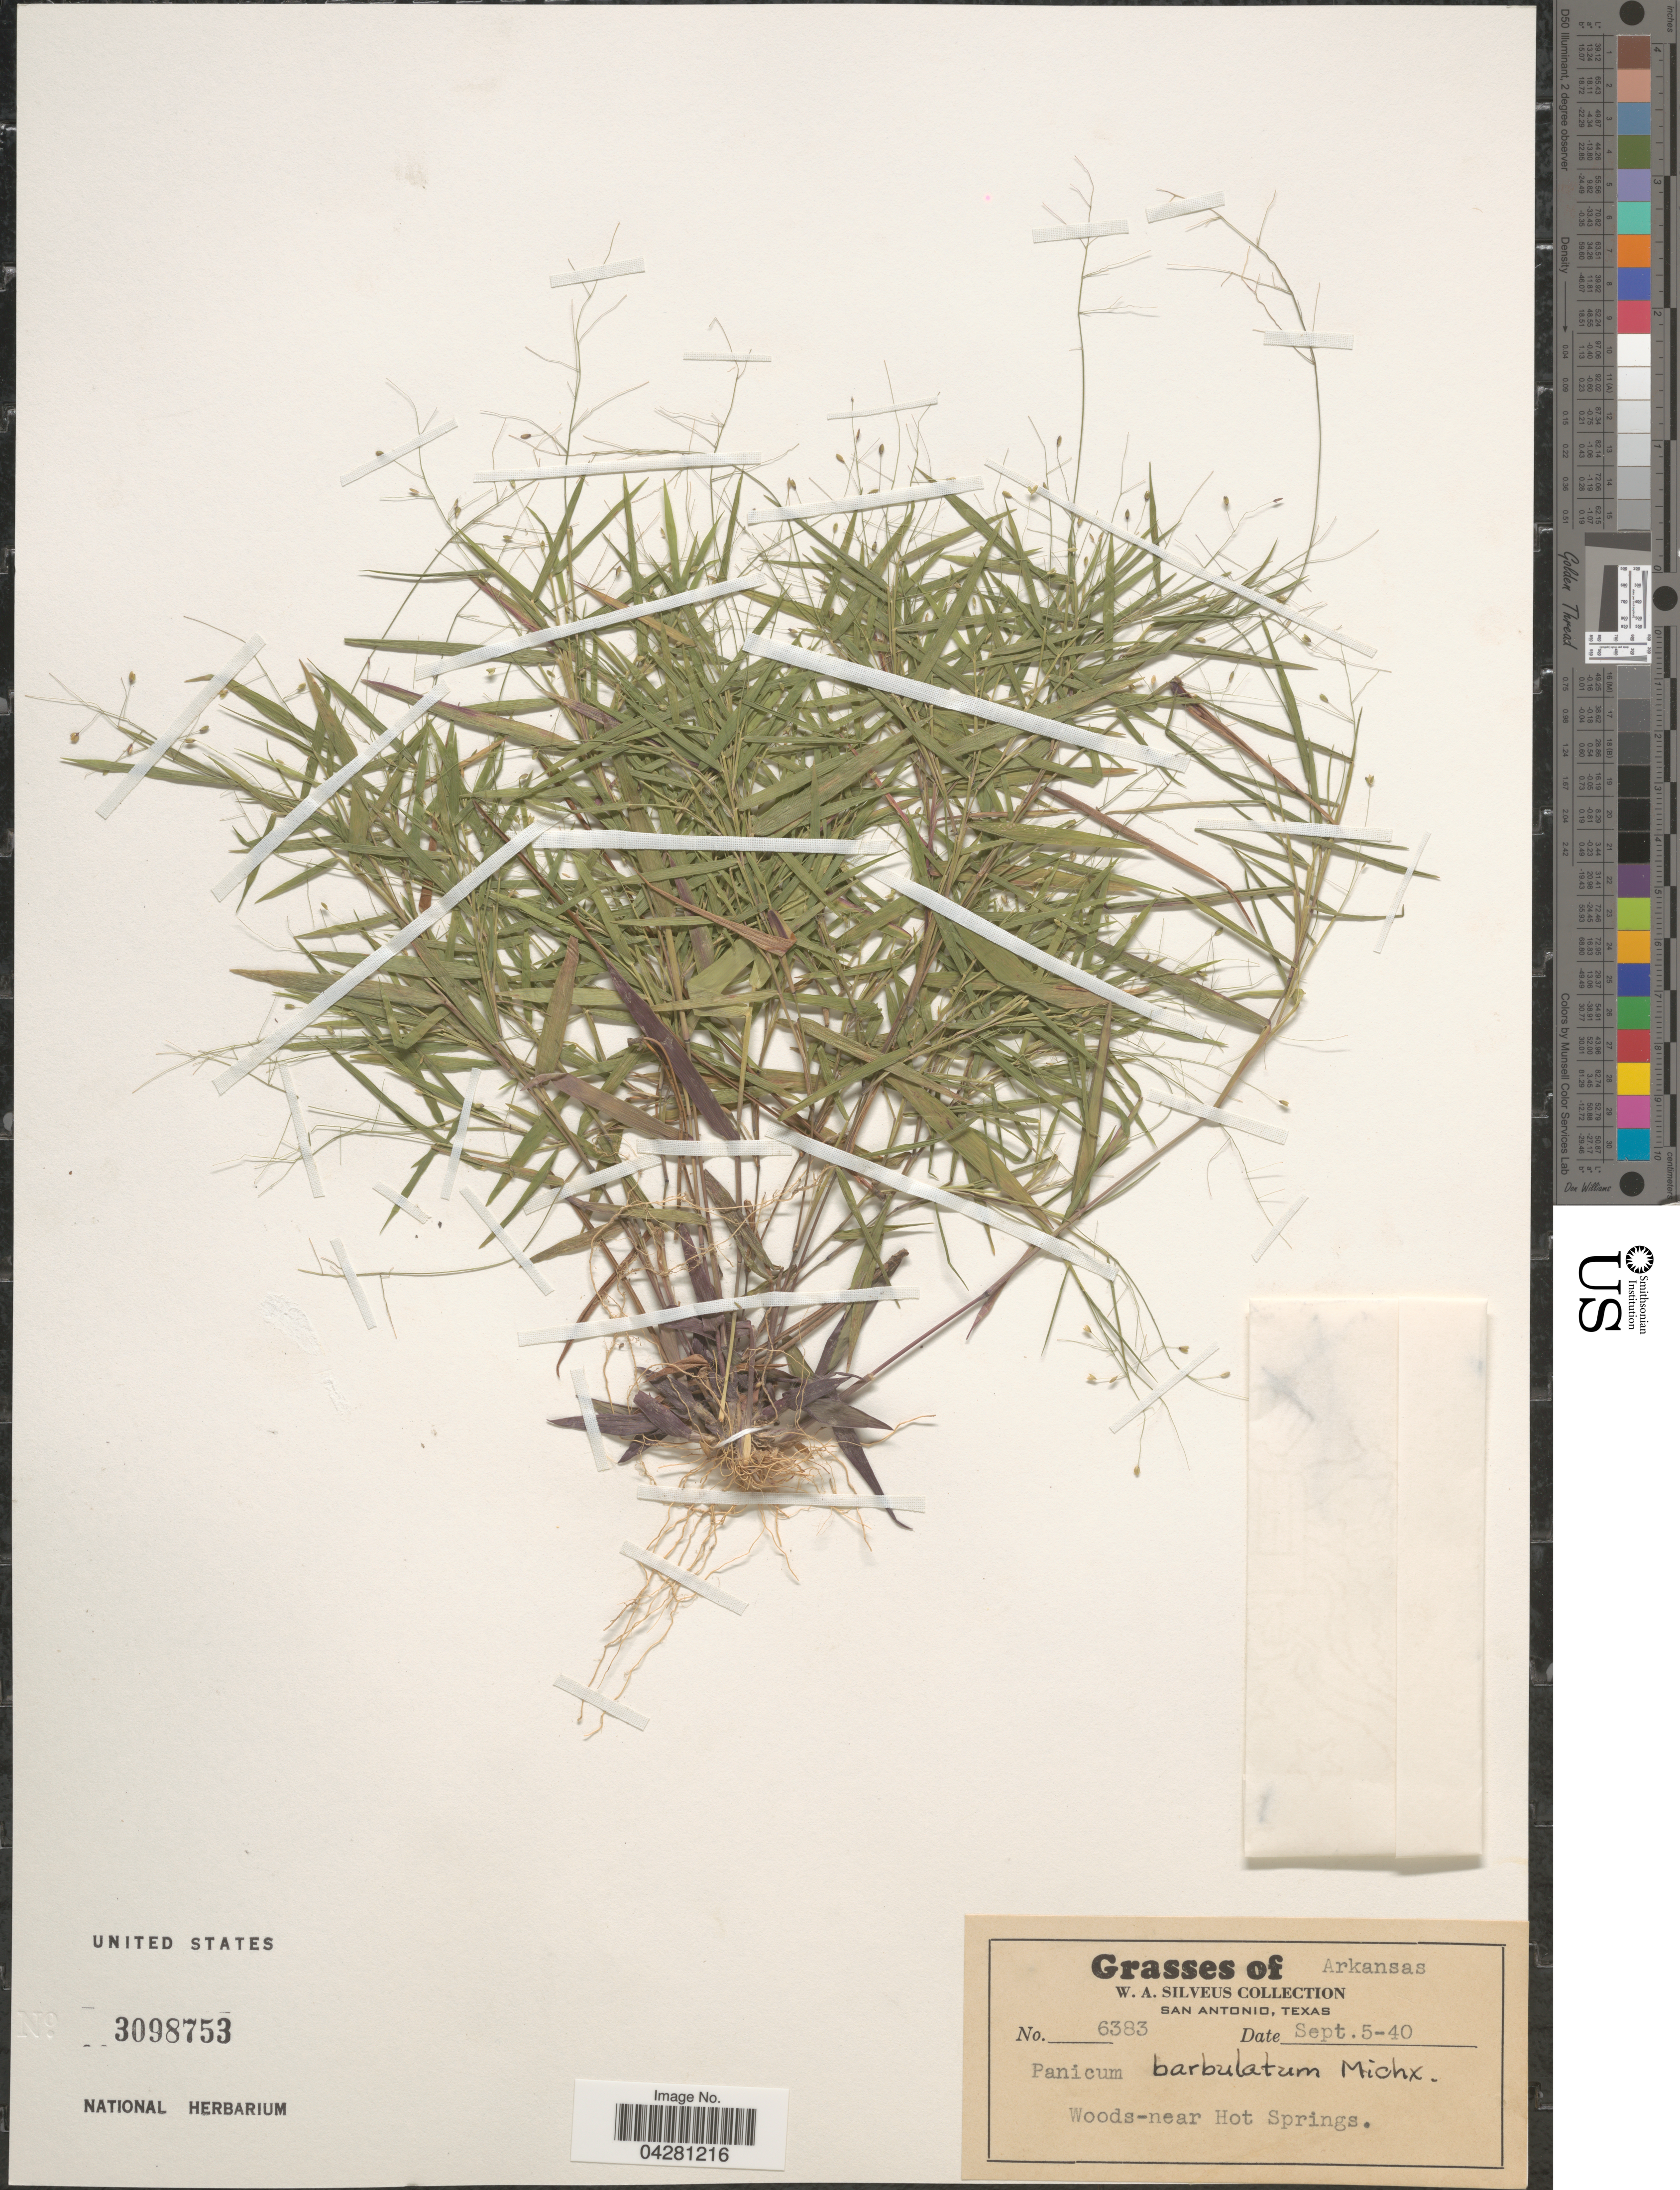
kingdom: Plantae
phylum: Tracheophyta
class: Liliopsida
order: Poales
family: Poaceae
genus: Dichanthelium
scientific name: Dichanthelium dichotomum var. dichotomum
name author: (L.) Gould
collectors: W. Silveus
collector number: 6383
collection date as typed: Transcribed d/m/y: 5/9/40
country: United States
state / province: Arkansas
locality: Woods-near Hot Springs.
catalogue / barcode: US 3098753